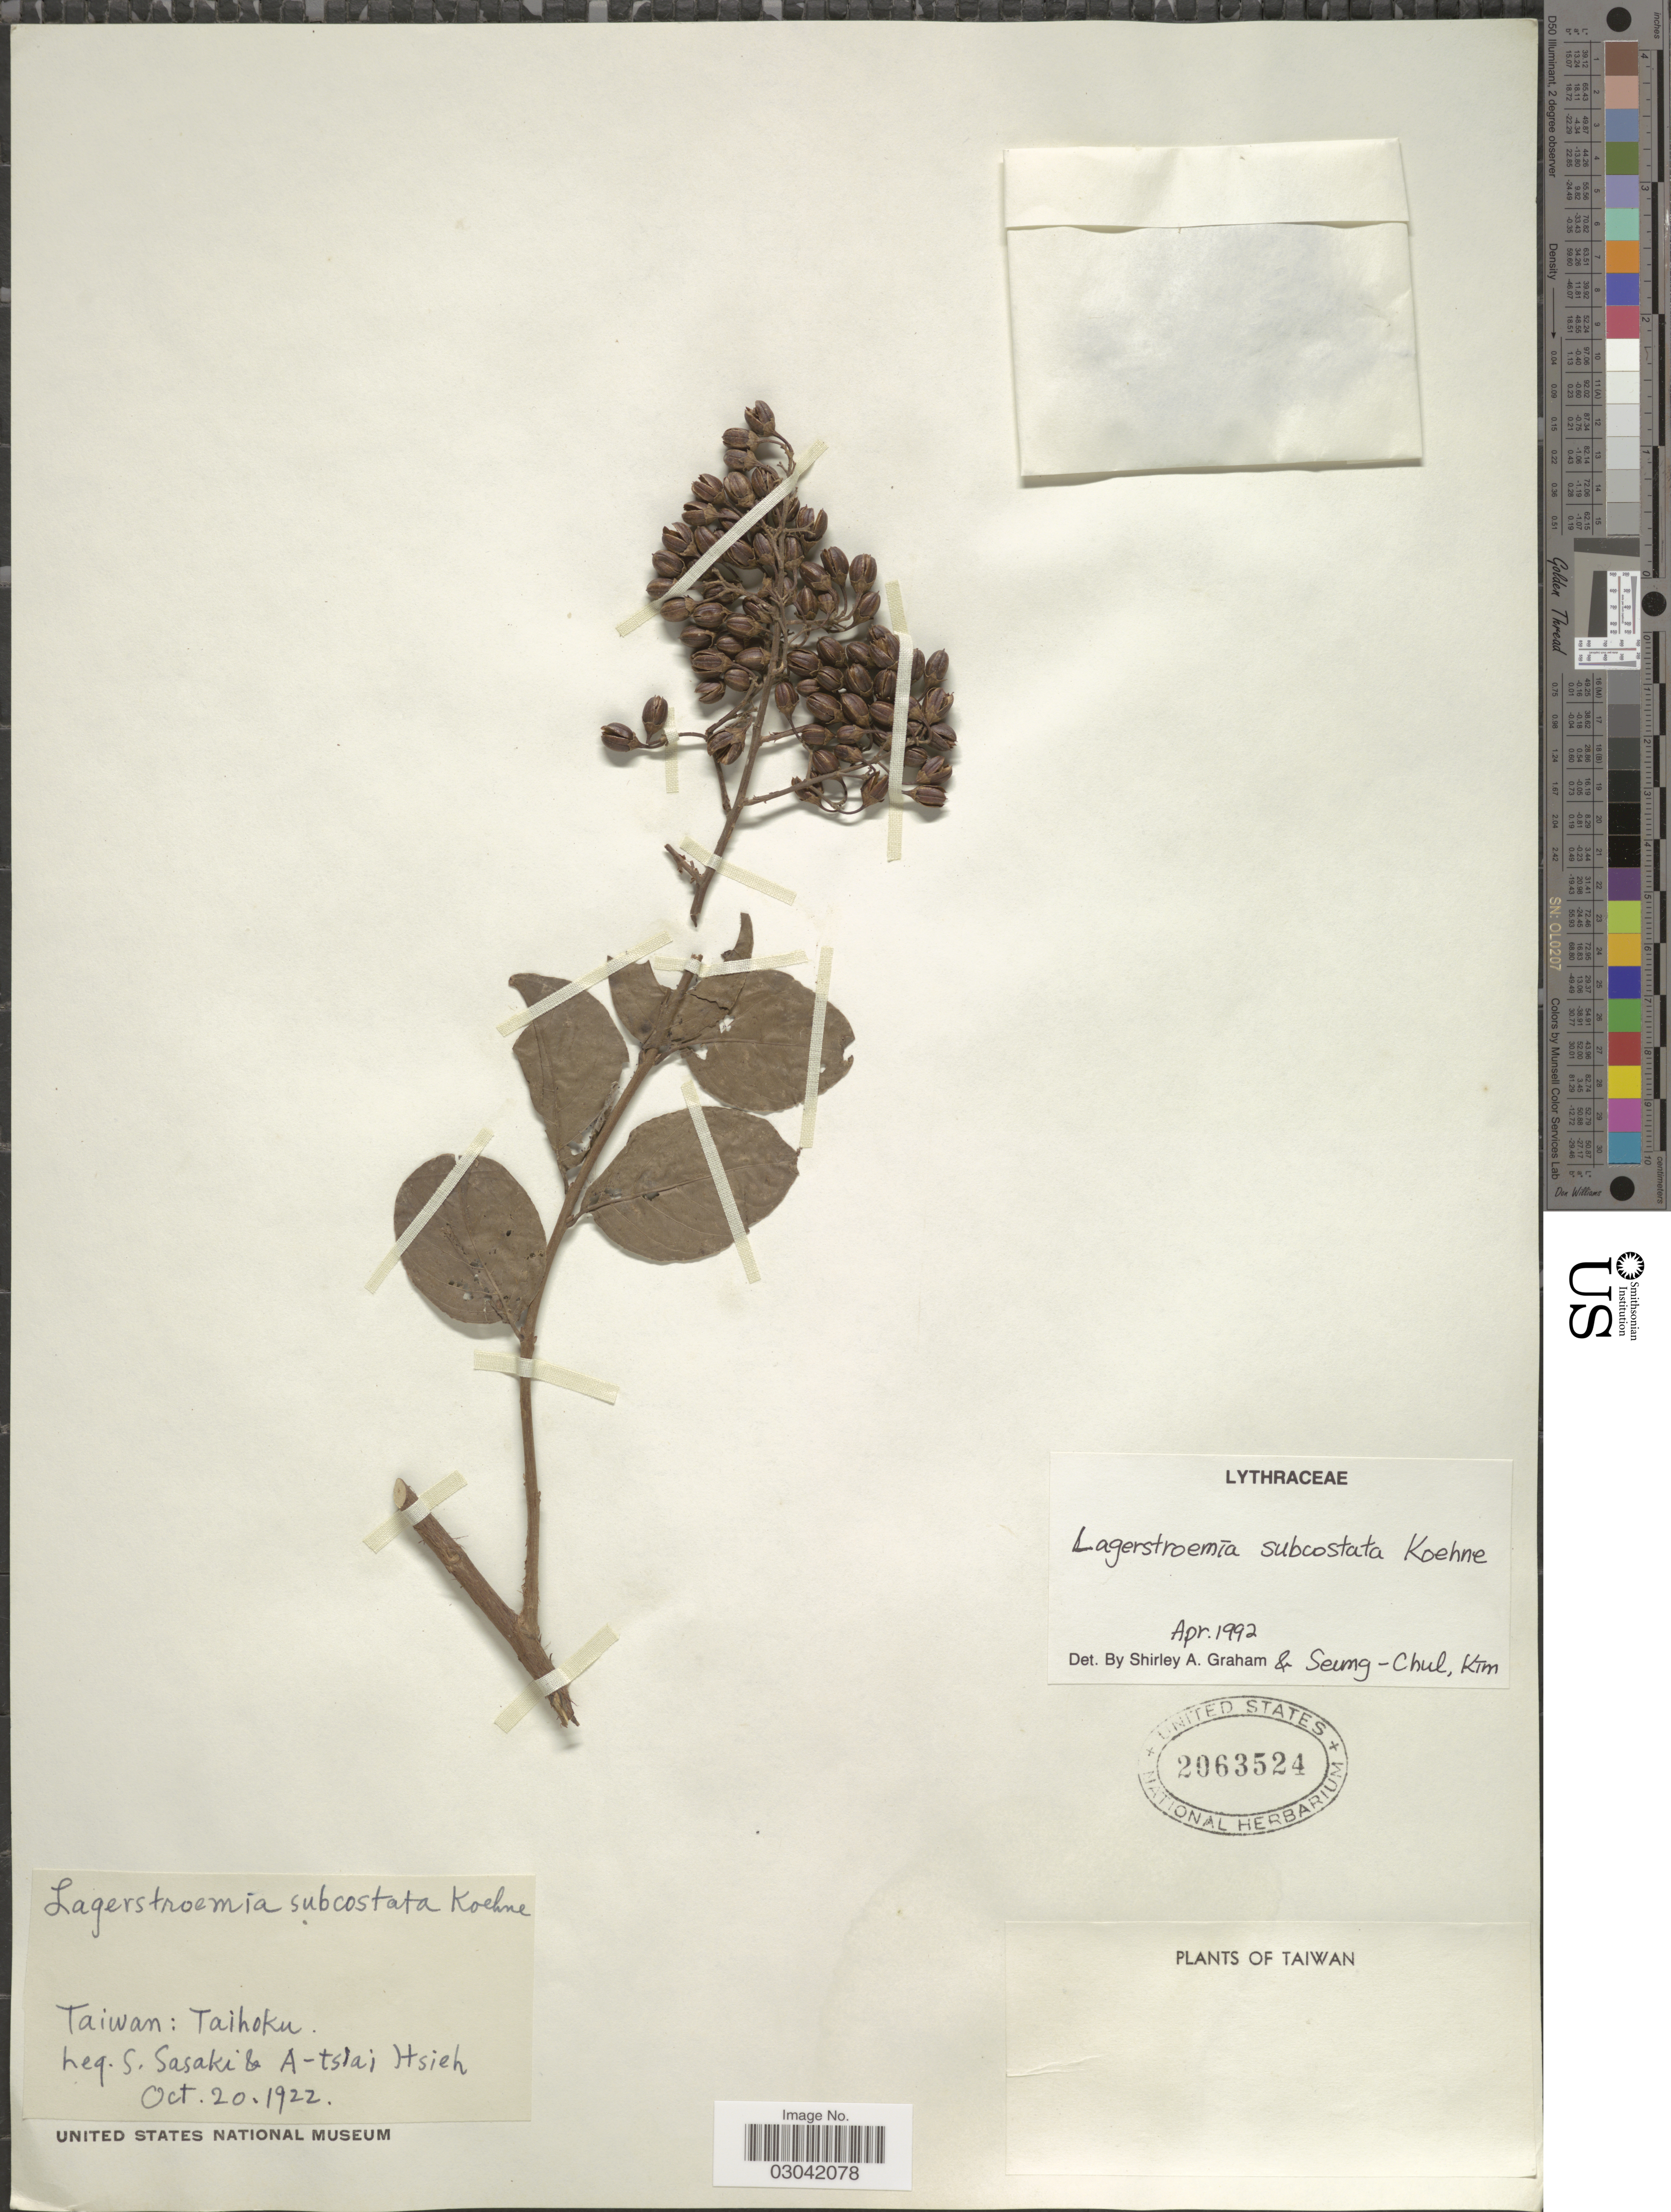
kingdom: Plantae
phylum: Tracheophyta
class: Magnoliopsida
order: Myrtales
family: Lythraceae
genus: Lagerstroemia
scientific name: Lagerstroemia subcostata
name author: Koehne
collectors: S. Sasaki & A. Hsieh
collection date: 1922-10-20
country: Taiwan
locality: Taihoku.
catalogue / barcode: US 2063524